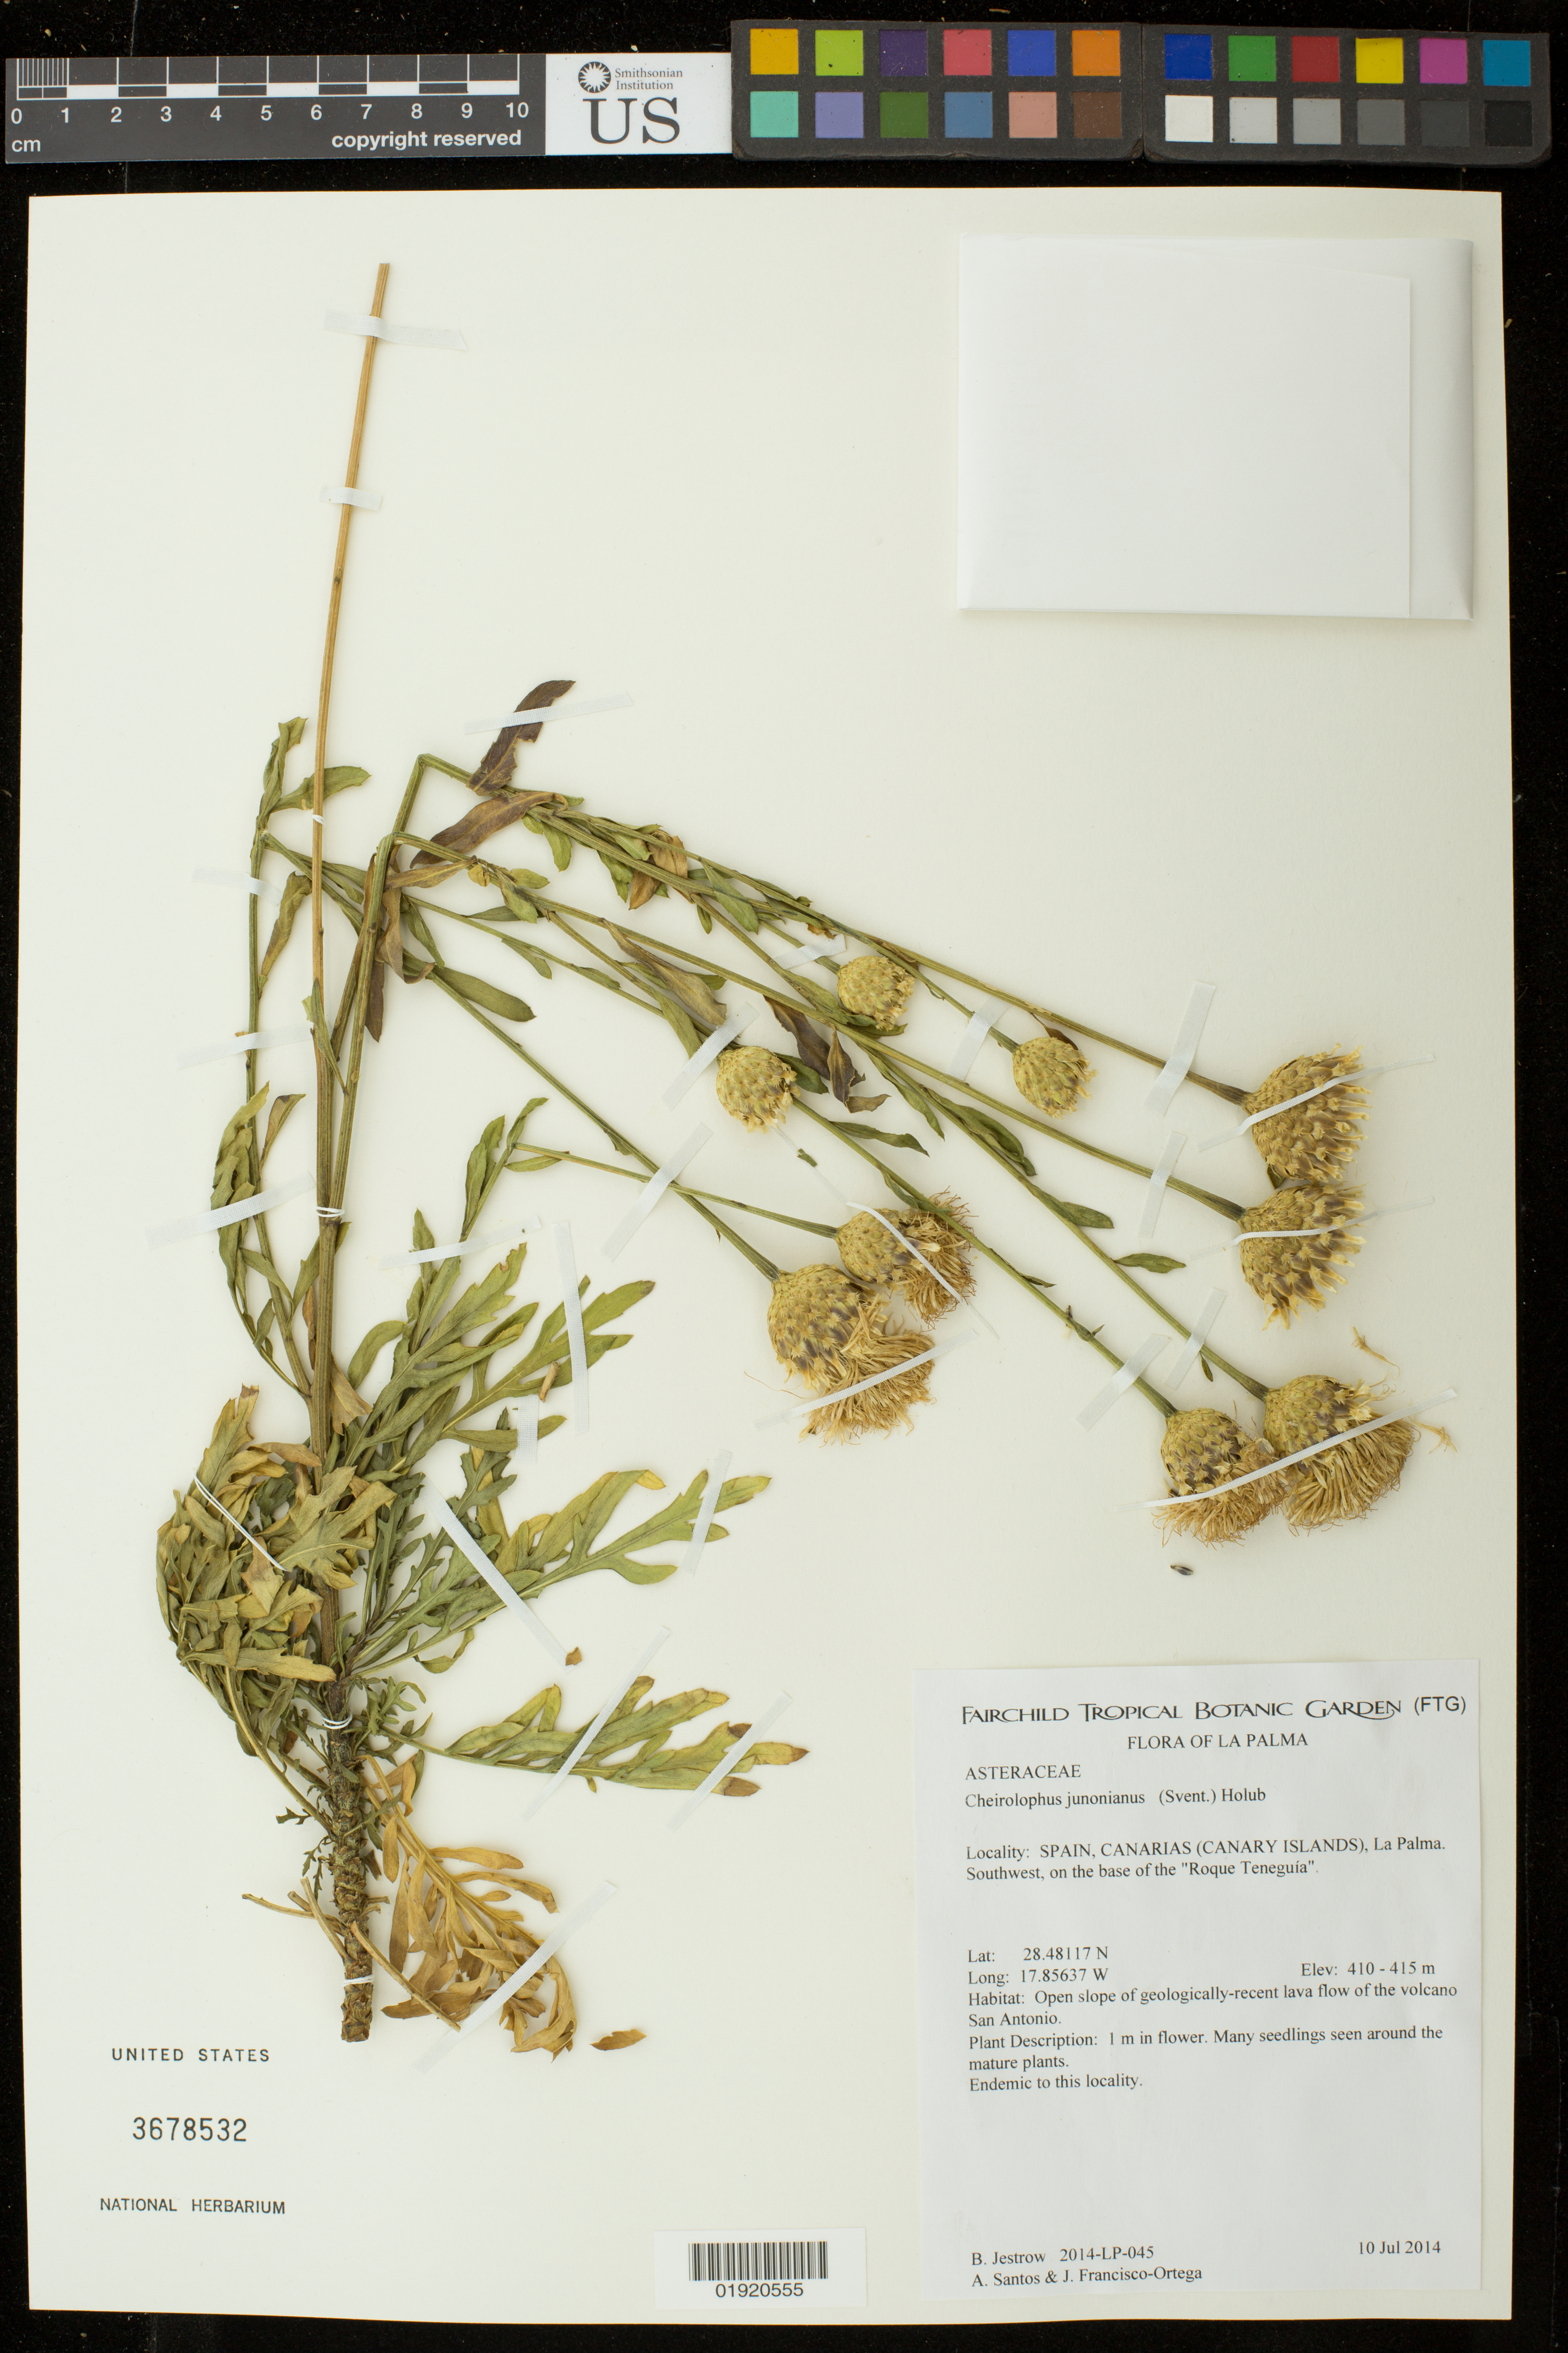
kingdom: Plantae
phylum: Tracheophyta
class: Magnoliopsida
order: Asterales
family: Asteraceae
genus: Cheirolophus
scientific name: Cheirolophus junonianus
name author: Svent.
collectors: B. Jestrow, A. Santos & J. Fransisco-Ortega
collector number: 045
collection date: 2014-07-10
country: Spain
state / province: Canarias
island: La Palma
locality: Spain, Canarias (Canary Islands), La Palma.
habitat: Open slope of geologically-recent lava flow of the volcano San Antonio. Endemic to this locality.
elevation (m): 410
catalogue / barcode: US 3678532